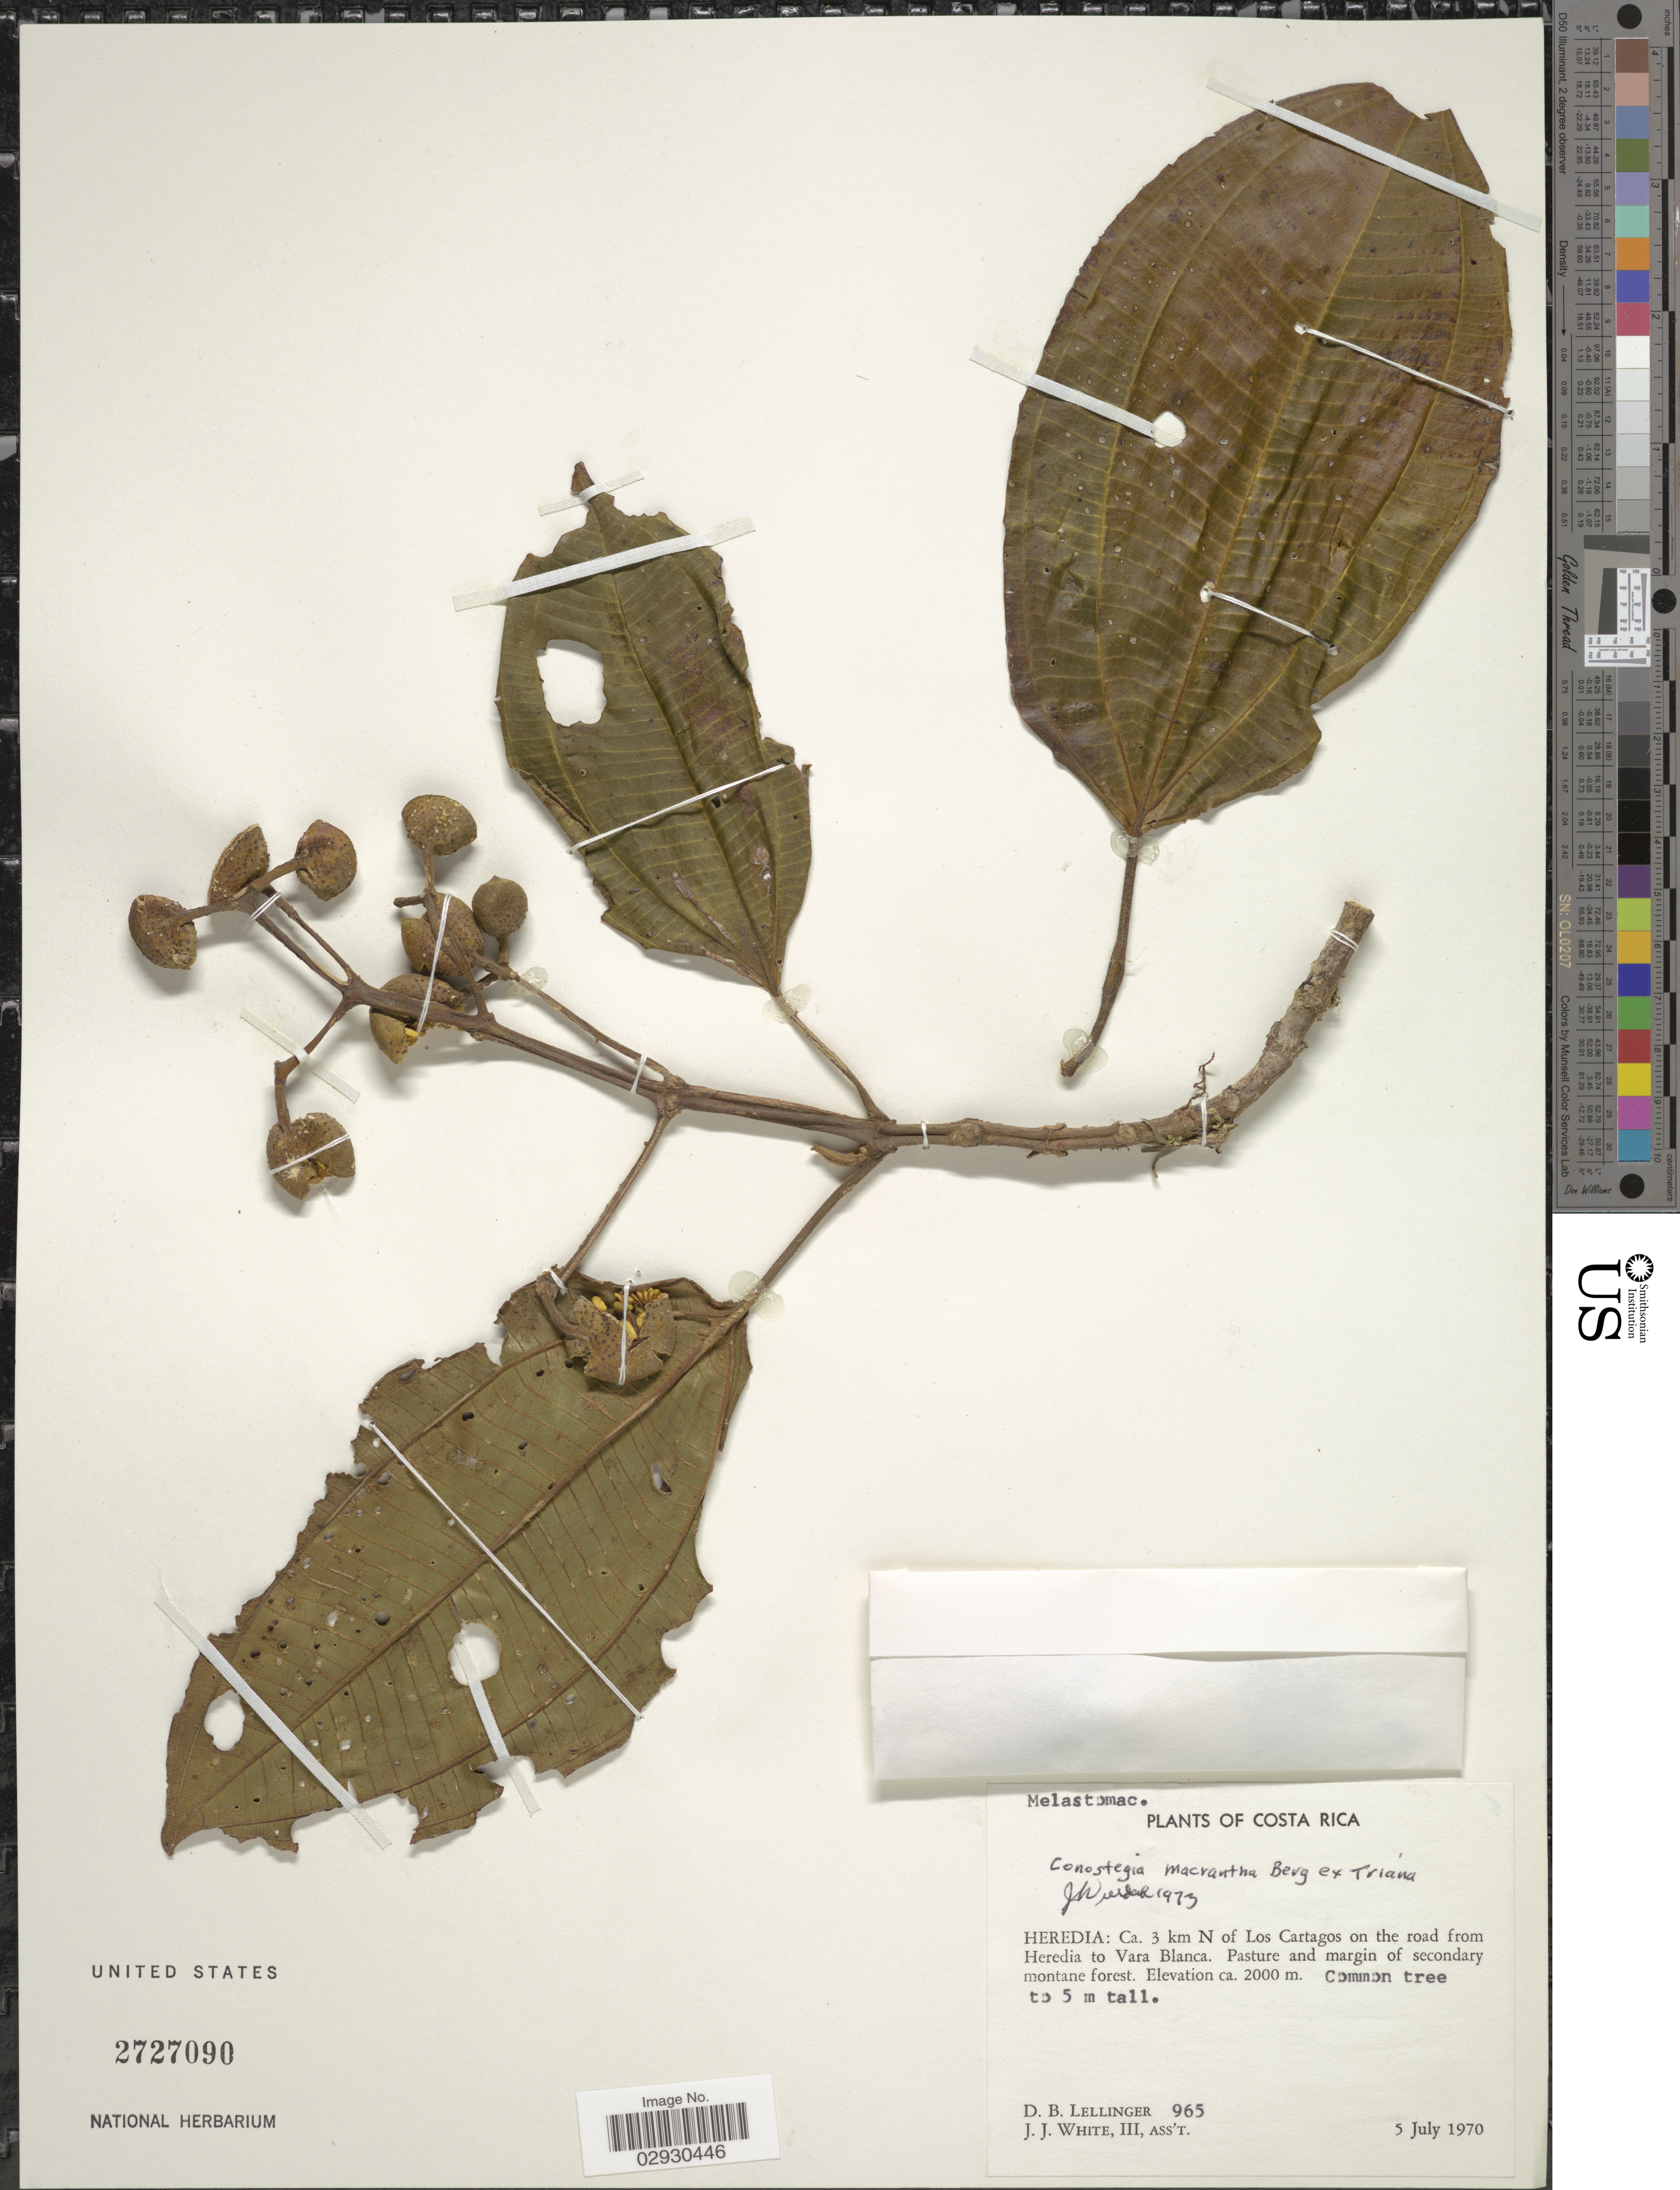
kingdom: Plantae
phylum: Tracheophyta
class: Magnoliopsida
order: Myrtales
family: Melastomataceae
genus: Conostegia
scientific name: Conostegia macrantha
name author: O. Berg ex Triana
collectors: D. B. Lellinger & J. J. White III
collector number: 965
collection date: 1970-07-05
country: Costa Rica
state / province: Heredia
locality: Heredia: Ca. 3 km N of Los Cartagos on the road from Heredia to Vara Blanca.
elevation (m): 2000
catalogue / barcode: US 2727090